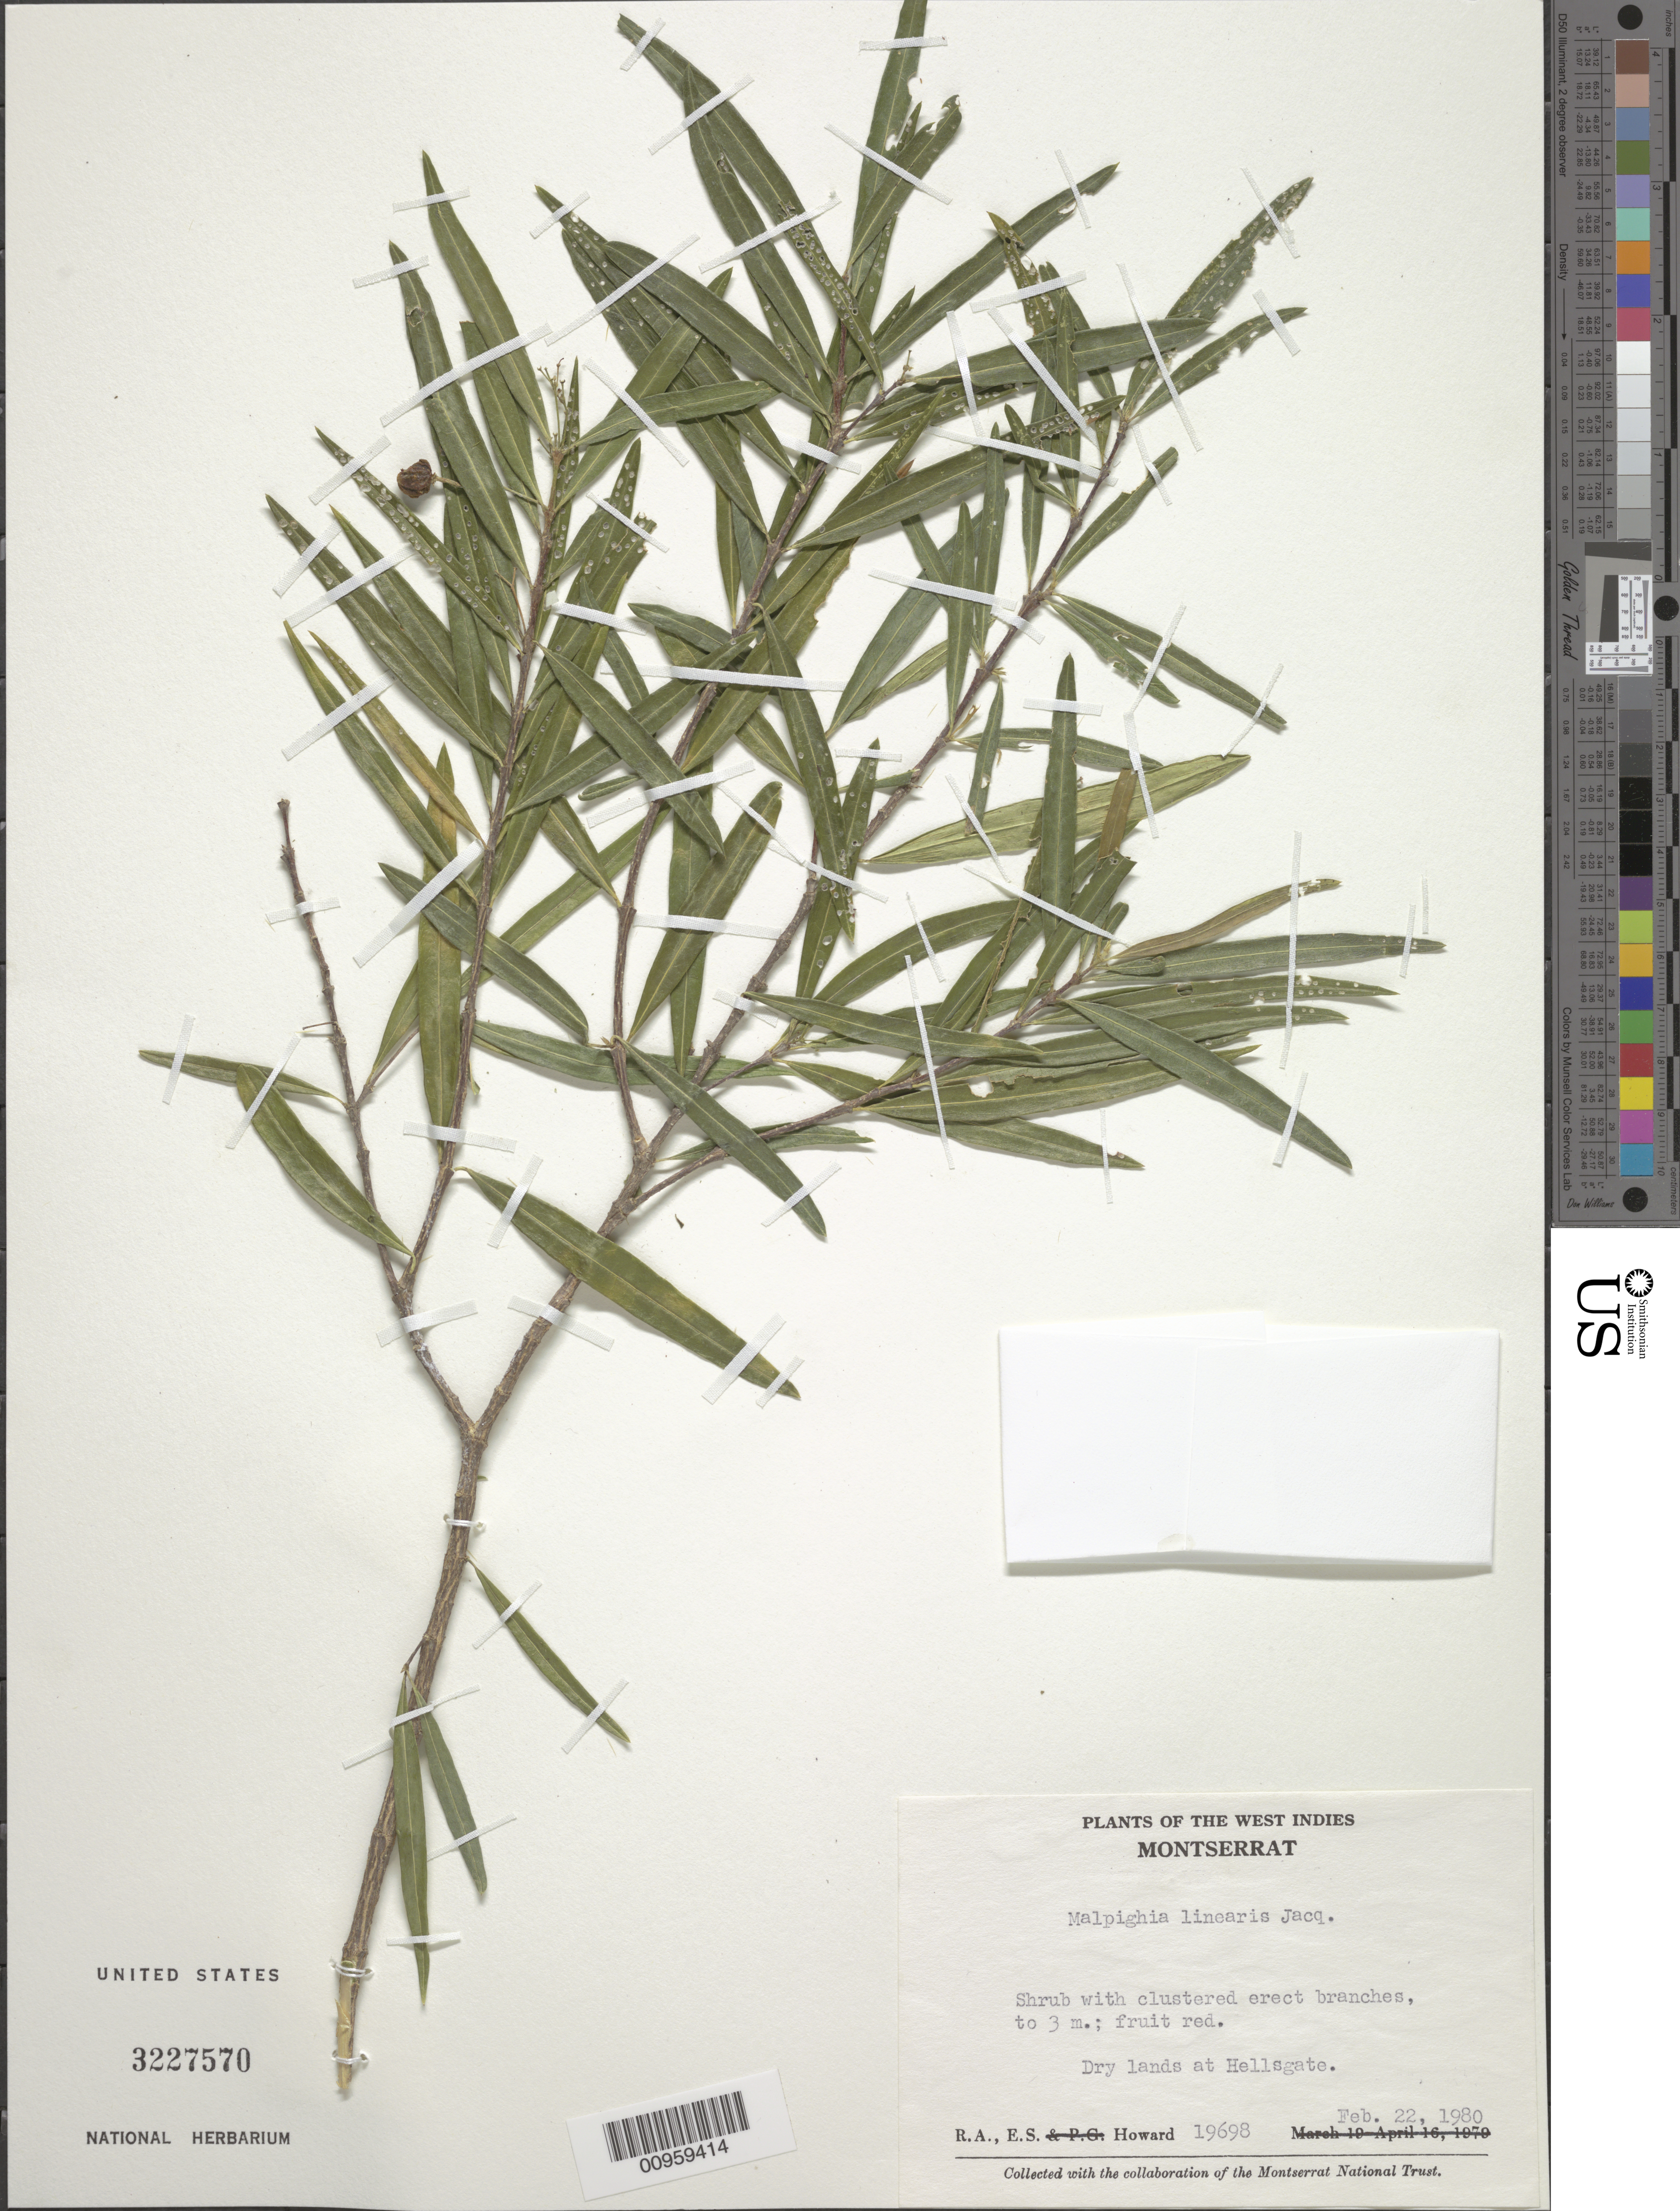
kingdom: Plantae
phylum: Tracheophyta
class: Magnoliopsida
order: Malpighiales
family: Malpighiaceae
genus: Malpighia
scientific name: Malpighia linearis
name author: Jacq.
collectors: R. A. Howard & E. S. Howard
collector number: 19698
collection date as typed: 22 Feb 1980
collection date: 1980-02-22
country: Montserrat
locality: At Hellsgate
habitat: Dry lands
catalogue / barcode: US 3227570